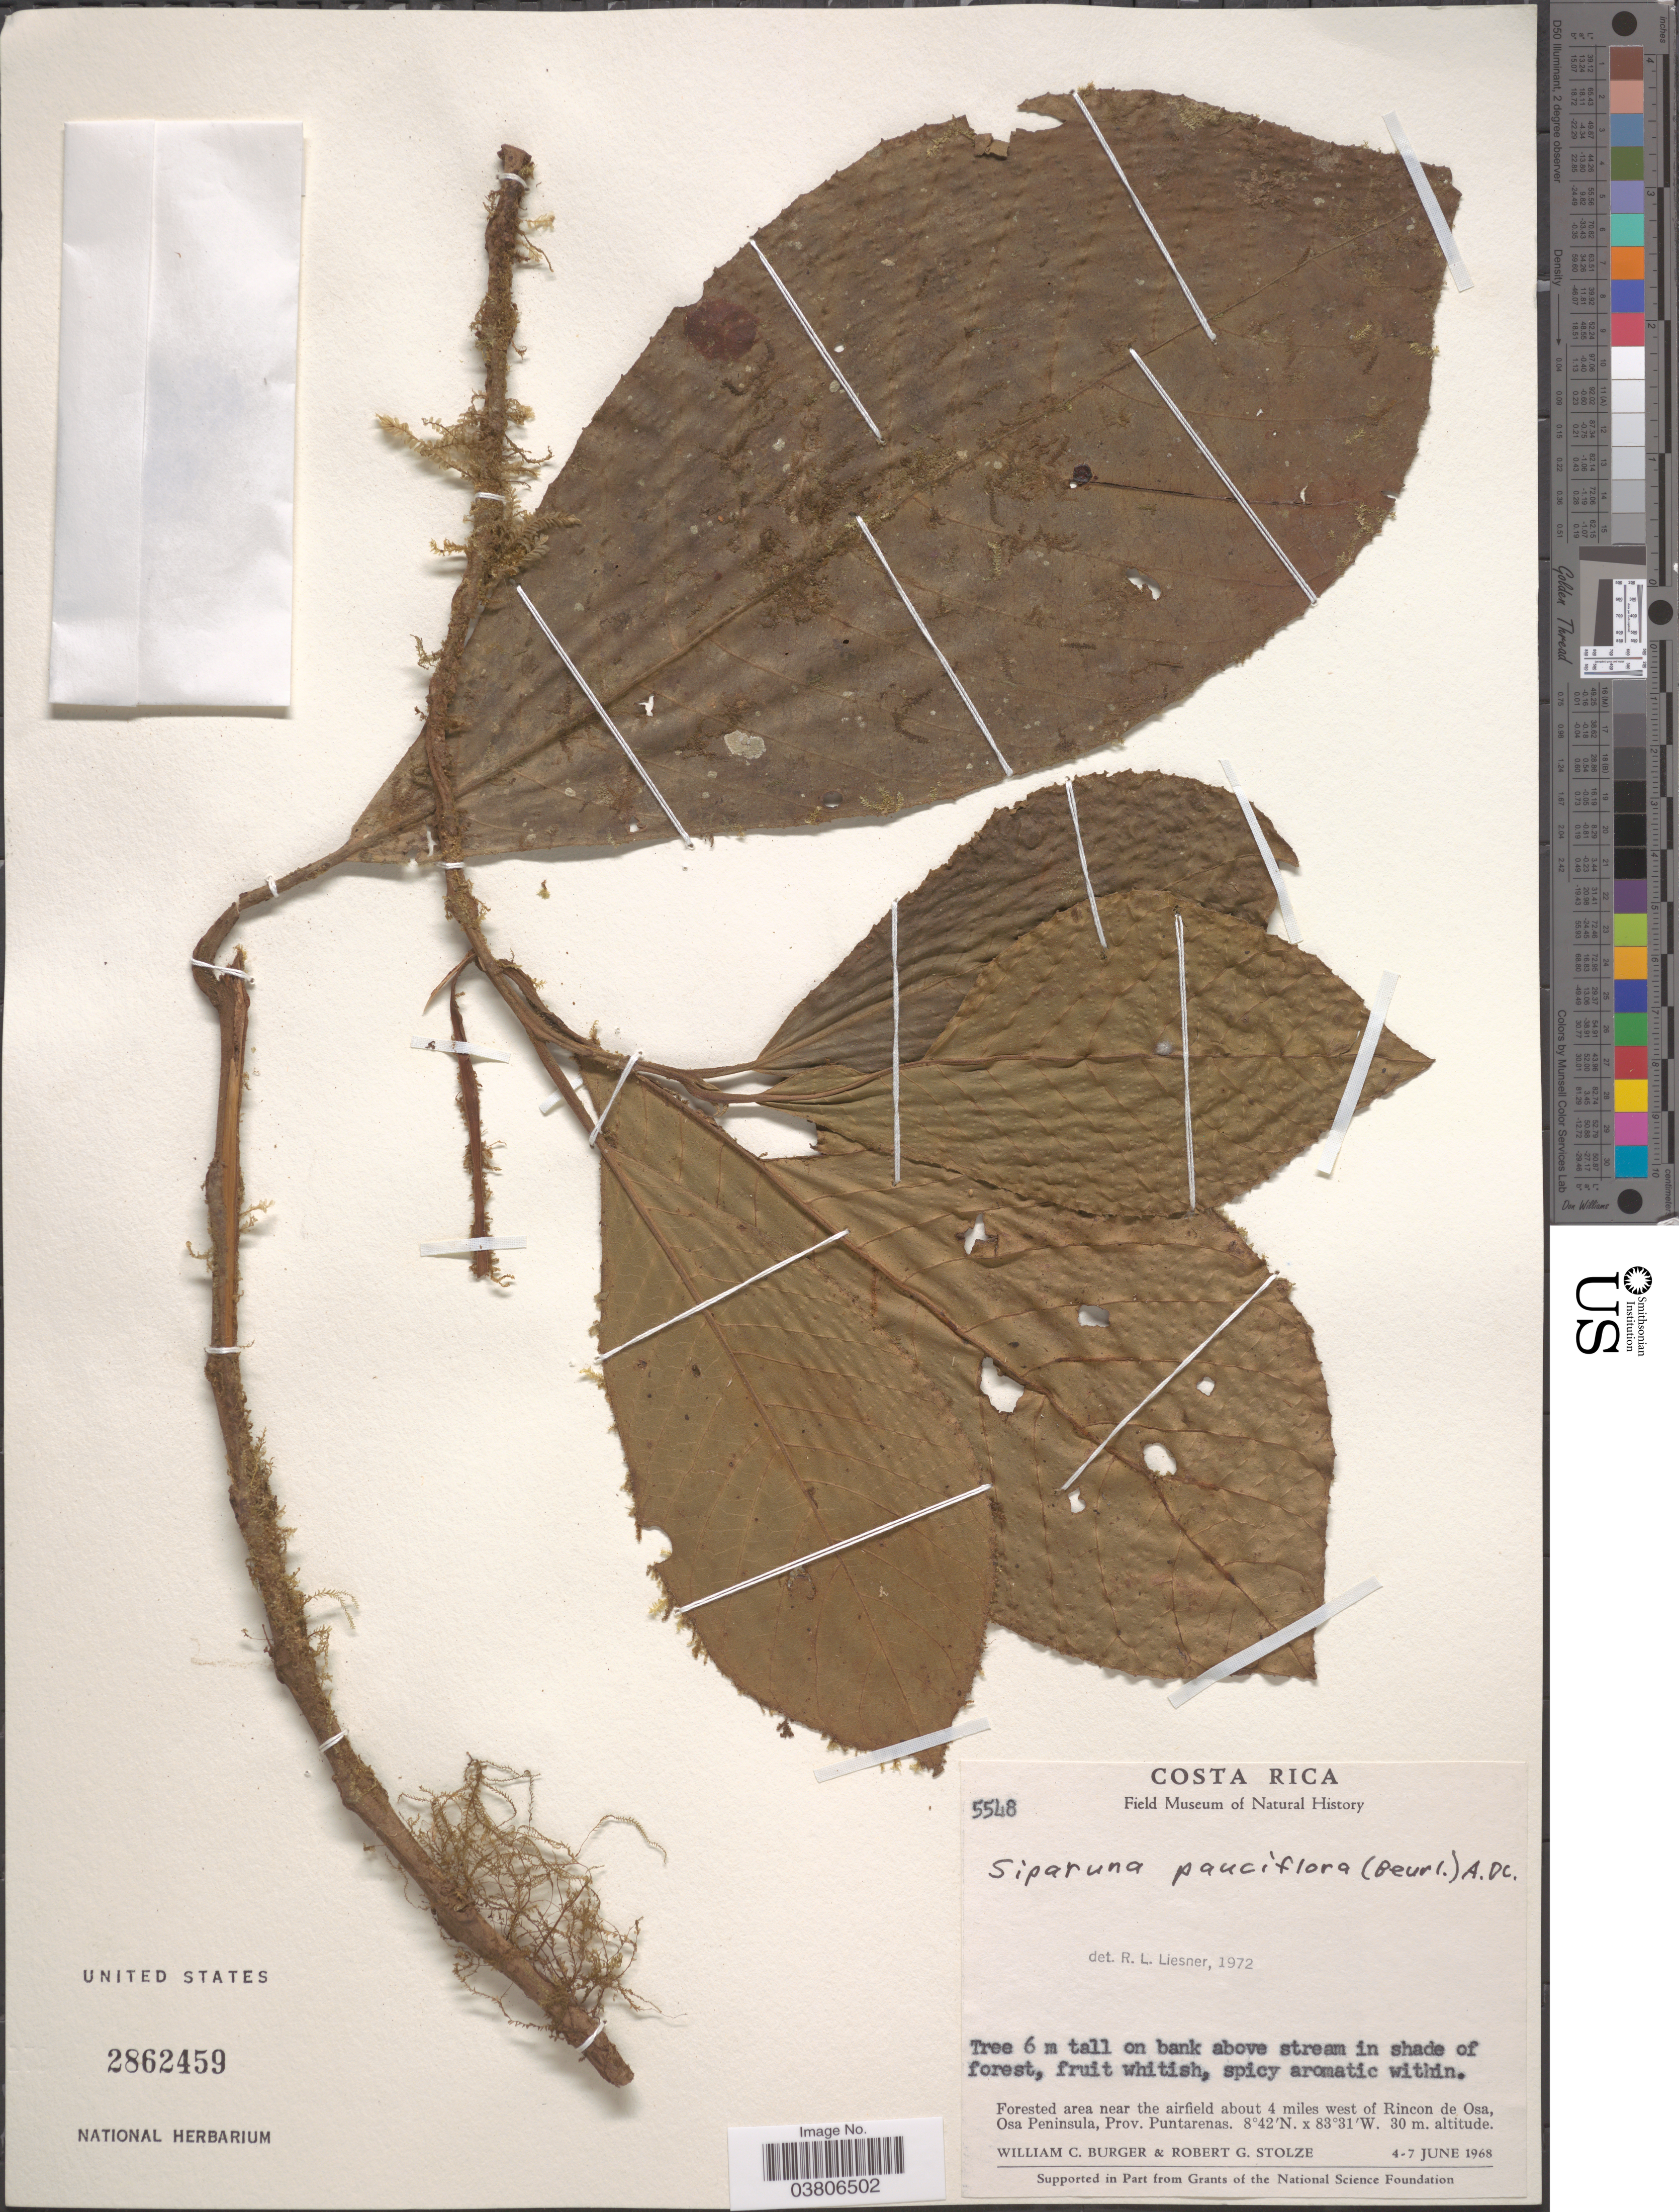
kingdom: Plantae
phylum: Tracheophyta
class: Magnoliopsida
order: Laurales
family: Siparunaceae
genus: Siparuna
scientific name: Siparuna pauciflora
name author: (Beurling) A. DC.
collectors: W. Burger & R. G. Stolze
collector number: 5548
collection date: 1968-06-04/1968-06-07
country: Costa Rica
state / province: Puntarenas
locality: Forested area near the airfield about 4 miles west of Rincón de Osa, Osa Peninsula.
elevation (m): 30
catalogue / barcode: US 2862459